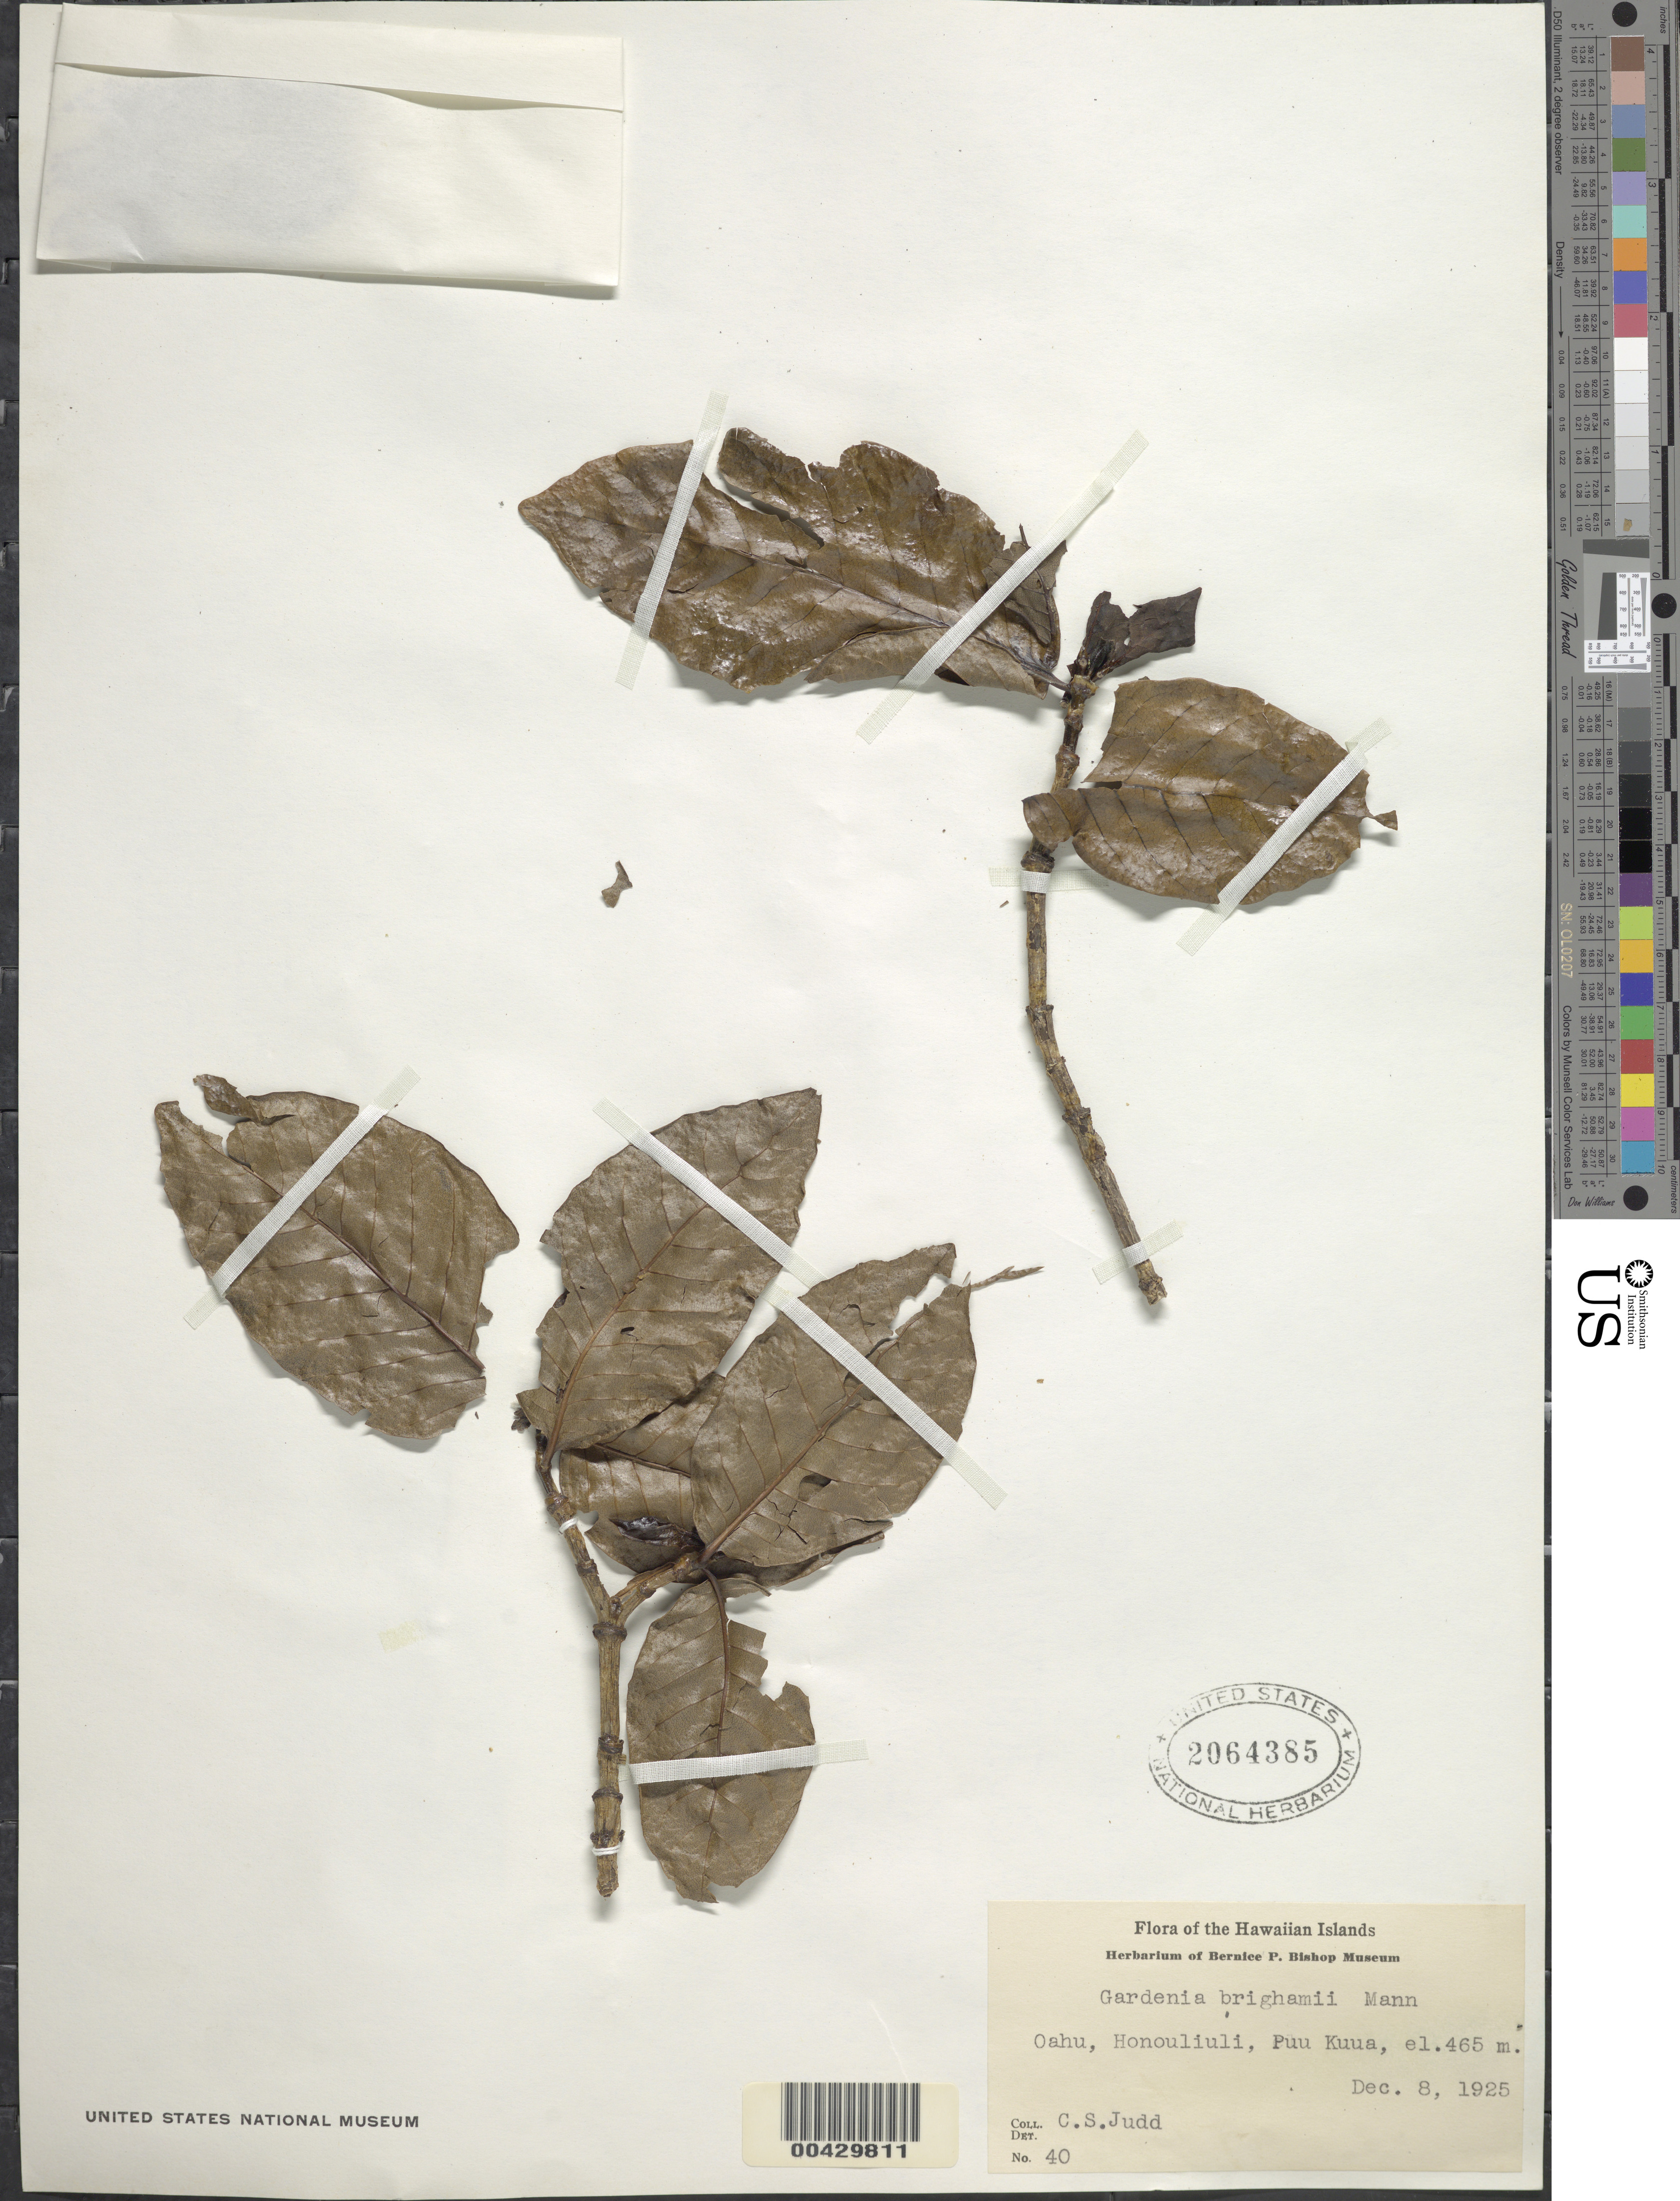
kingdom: Plantae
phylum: Tracheophyta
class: Magnoliopsida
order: Gentianales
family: Rubiaceae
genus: Gardenia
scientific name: Gardenia brighamii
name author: H. Mann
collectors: C. Judd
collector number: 40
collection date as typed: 8 Dec 1925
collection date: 1925-12-08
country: United States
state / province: Hawaii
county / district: Honolulu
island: Oahu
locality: Honouliuli, Puu Kuua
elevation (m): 465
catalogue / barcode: US 2064385